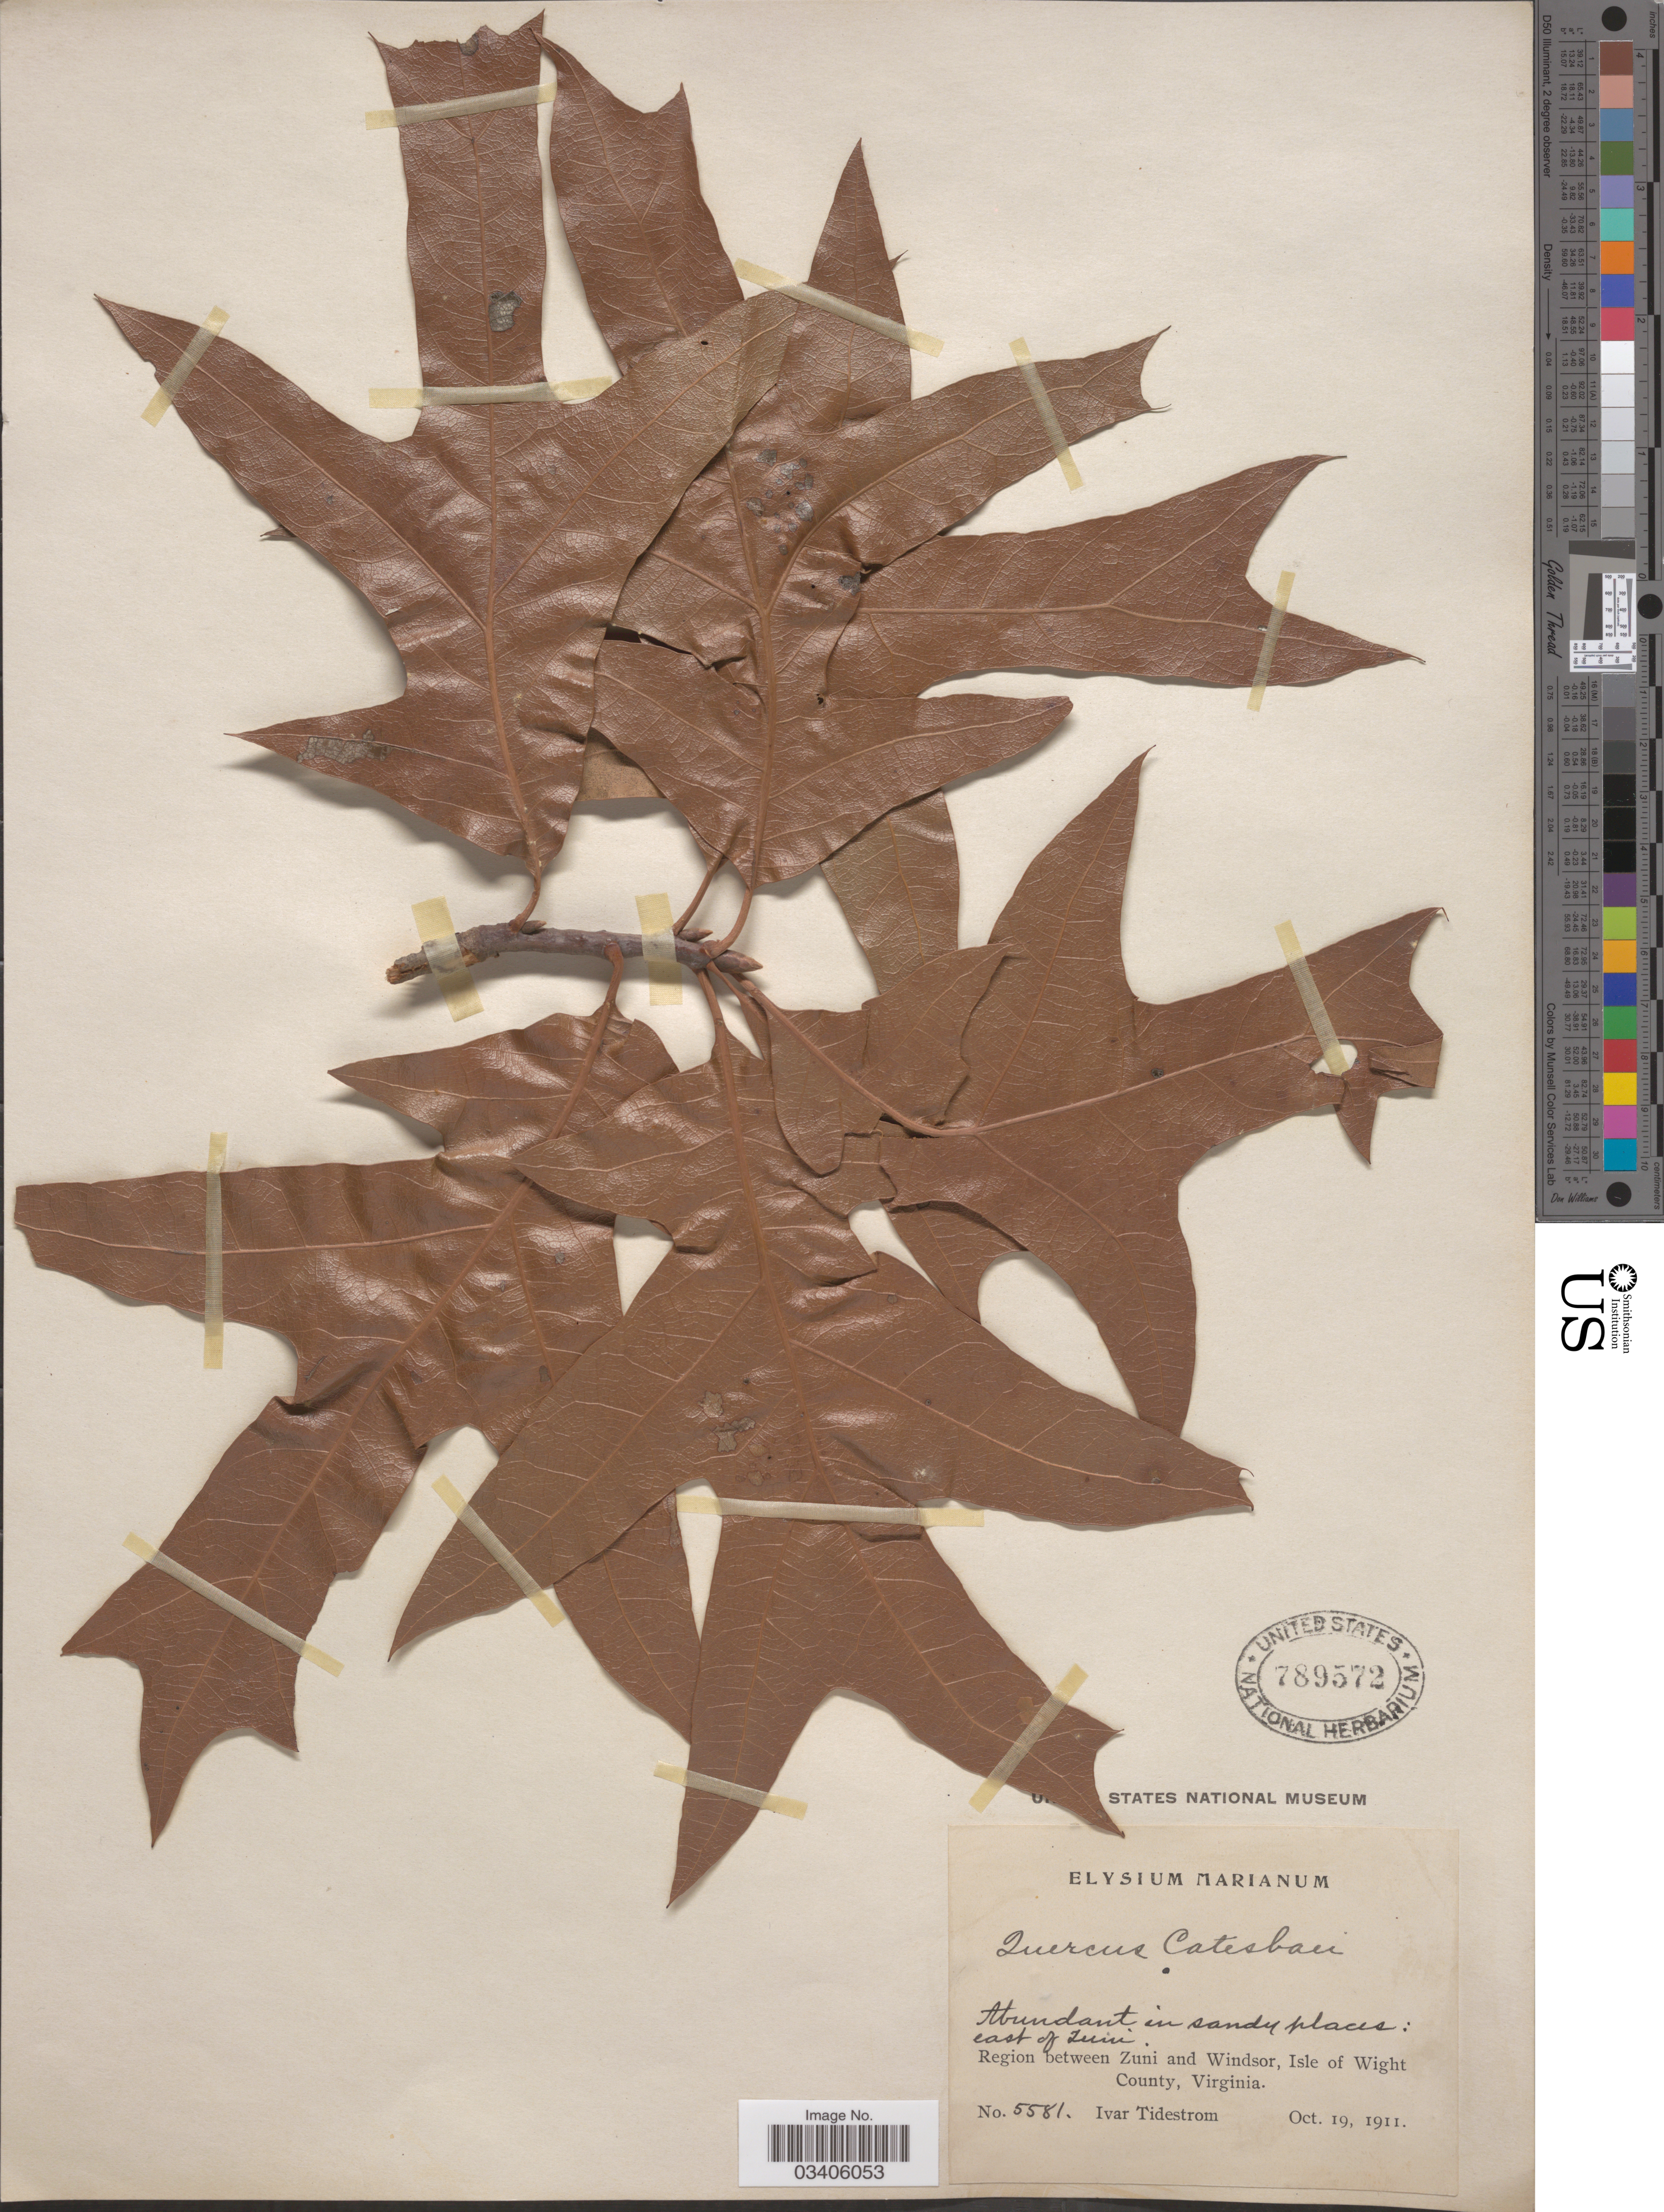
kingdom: Plantae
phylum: Tracheophyta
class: Magnoliopsida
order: Fagales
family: Fagaceae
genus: Quercus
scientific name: Quercus laevis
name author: Walter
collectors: I. F. Tidestrom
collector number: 5581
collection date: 1911-10-19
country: United States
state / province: Virginia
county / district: Isle of Wight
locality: East of Zuni. Region between Zuni and Windsor.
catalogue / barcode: US 789572